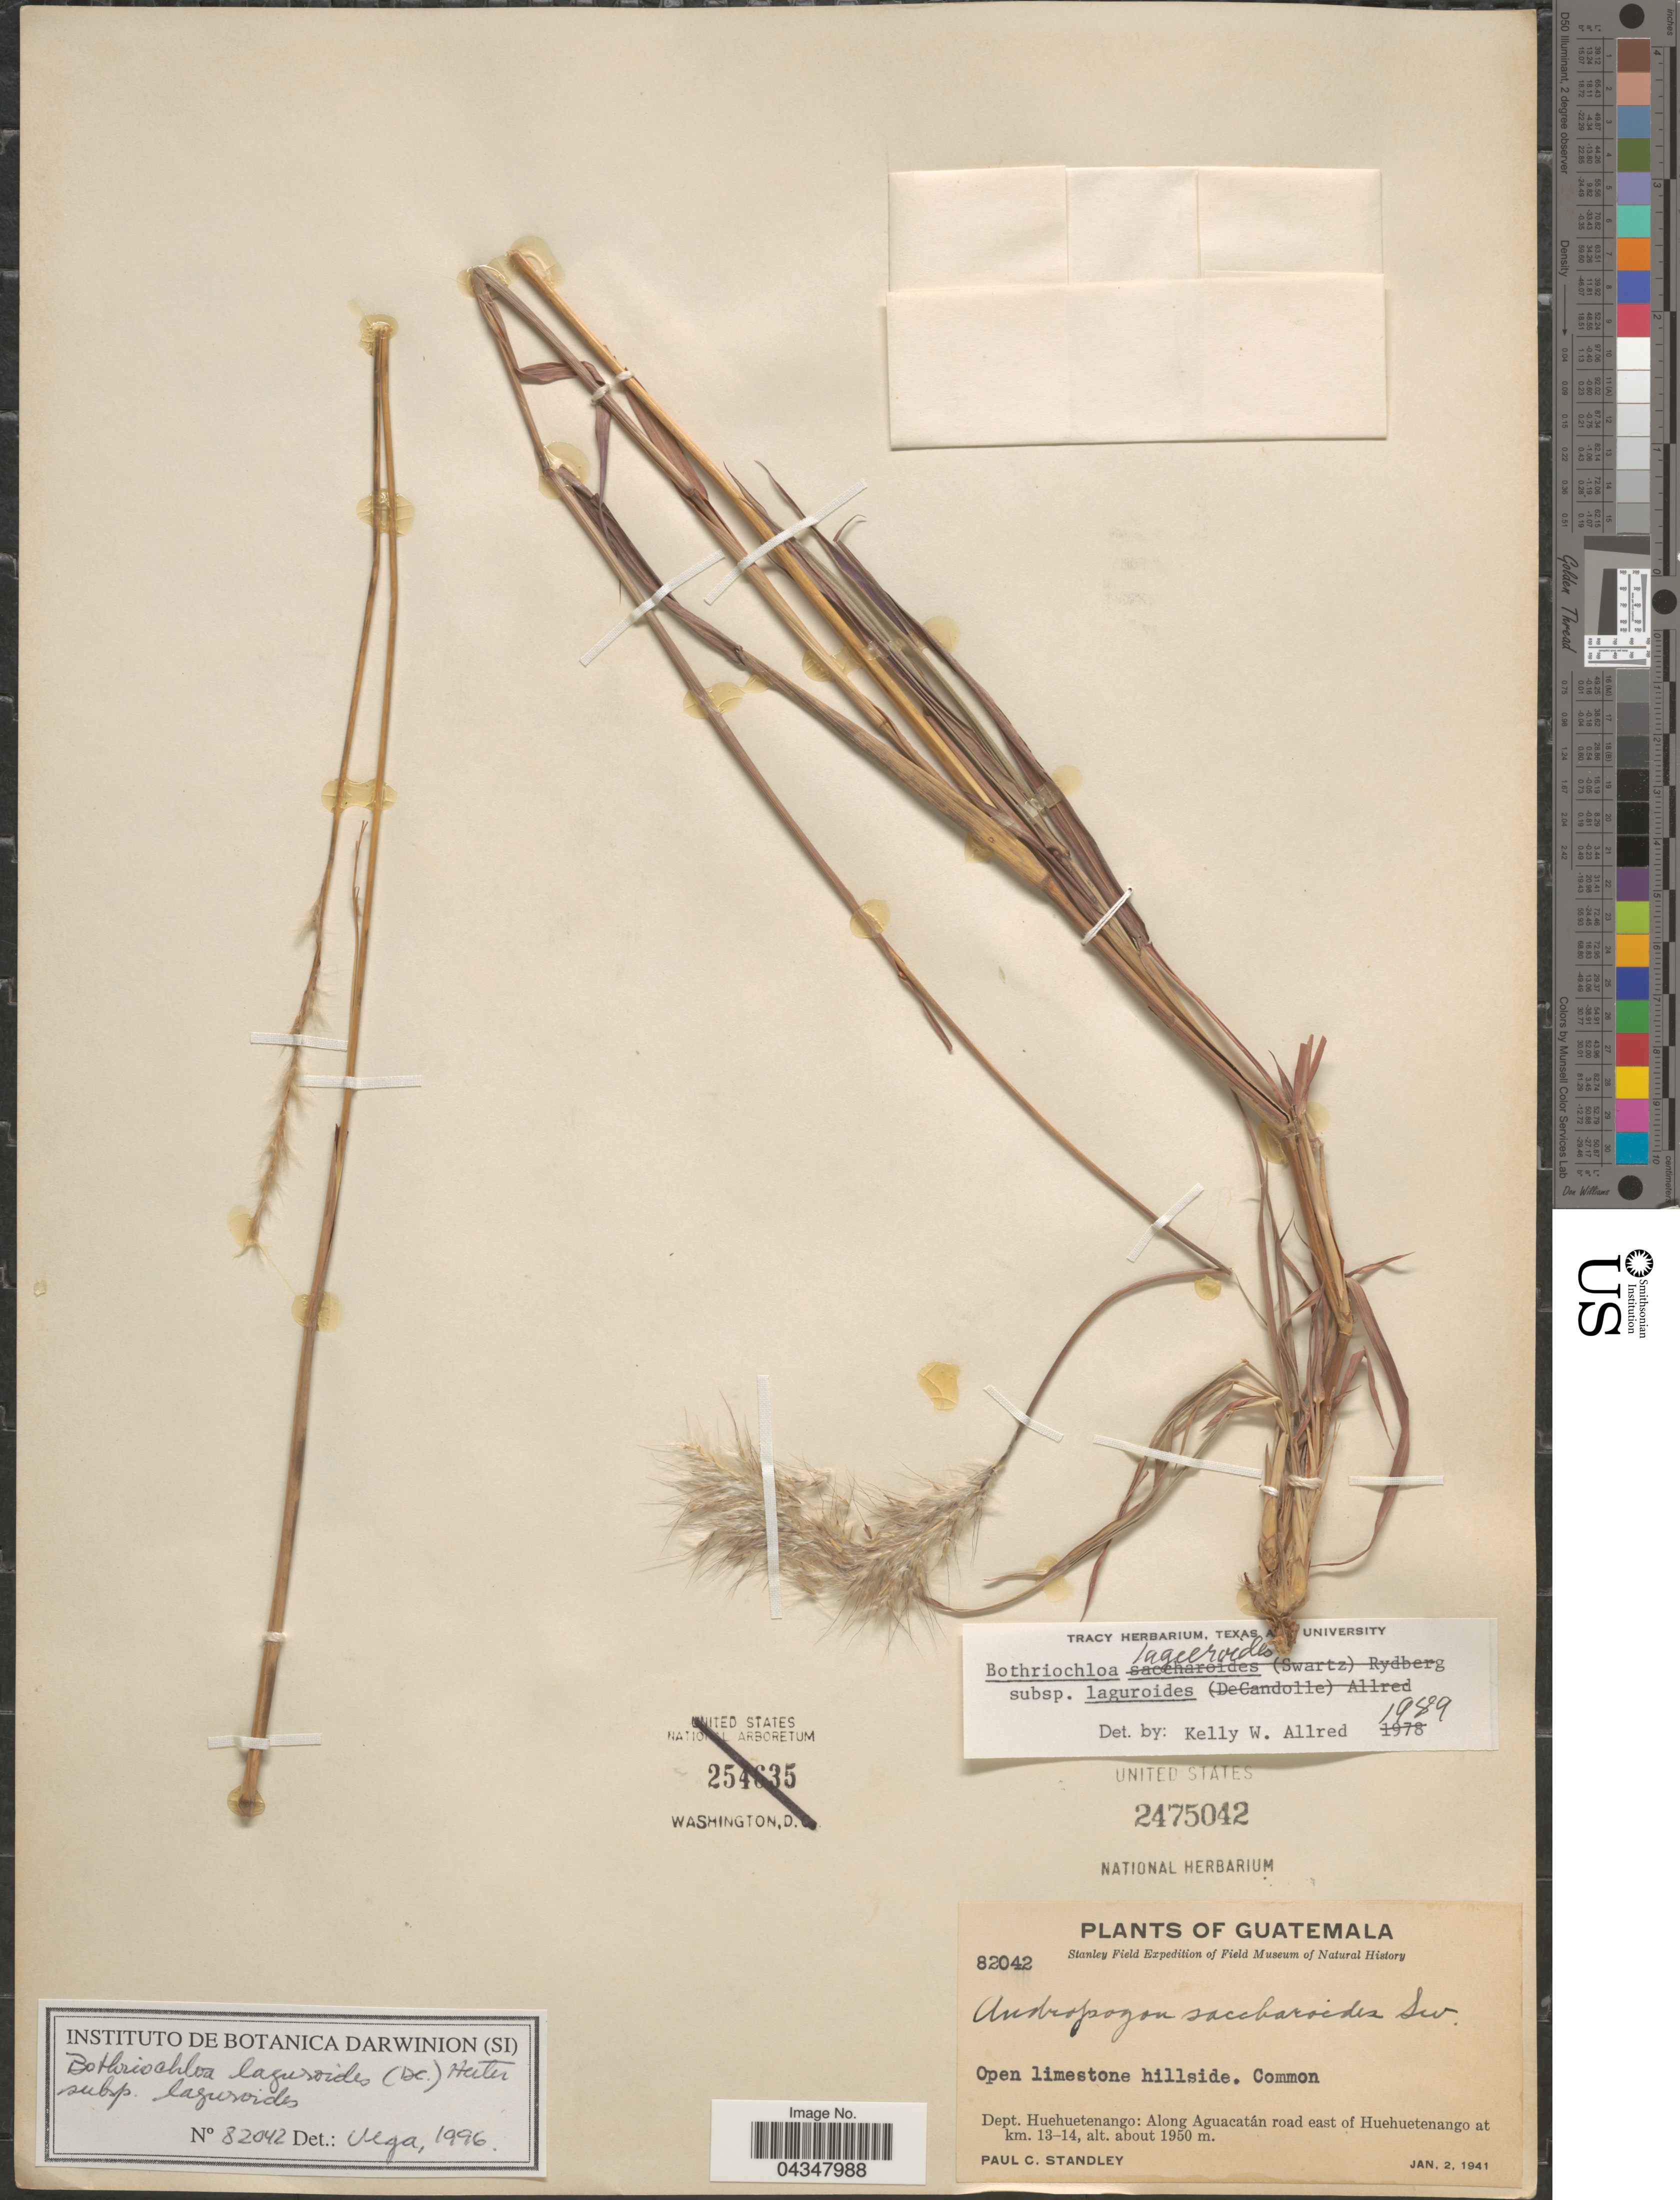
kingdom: Plantae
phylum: Tracheophyta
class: Liliopsida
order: Poales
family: Poaceae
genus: Bothriochloa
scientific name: Bothriochloa laguroides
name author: (DC.) Herter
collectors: P. C. Standley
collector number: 82042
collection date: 1941-01-02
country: Guatemala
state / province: Huehuetenango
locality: Stanley Field Expedition. Dept. Huehuetenango: Along Aguacatán road east of Huehuetenango at km. 13-14.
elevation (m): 1950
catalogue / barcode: US 2475042